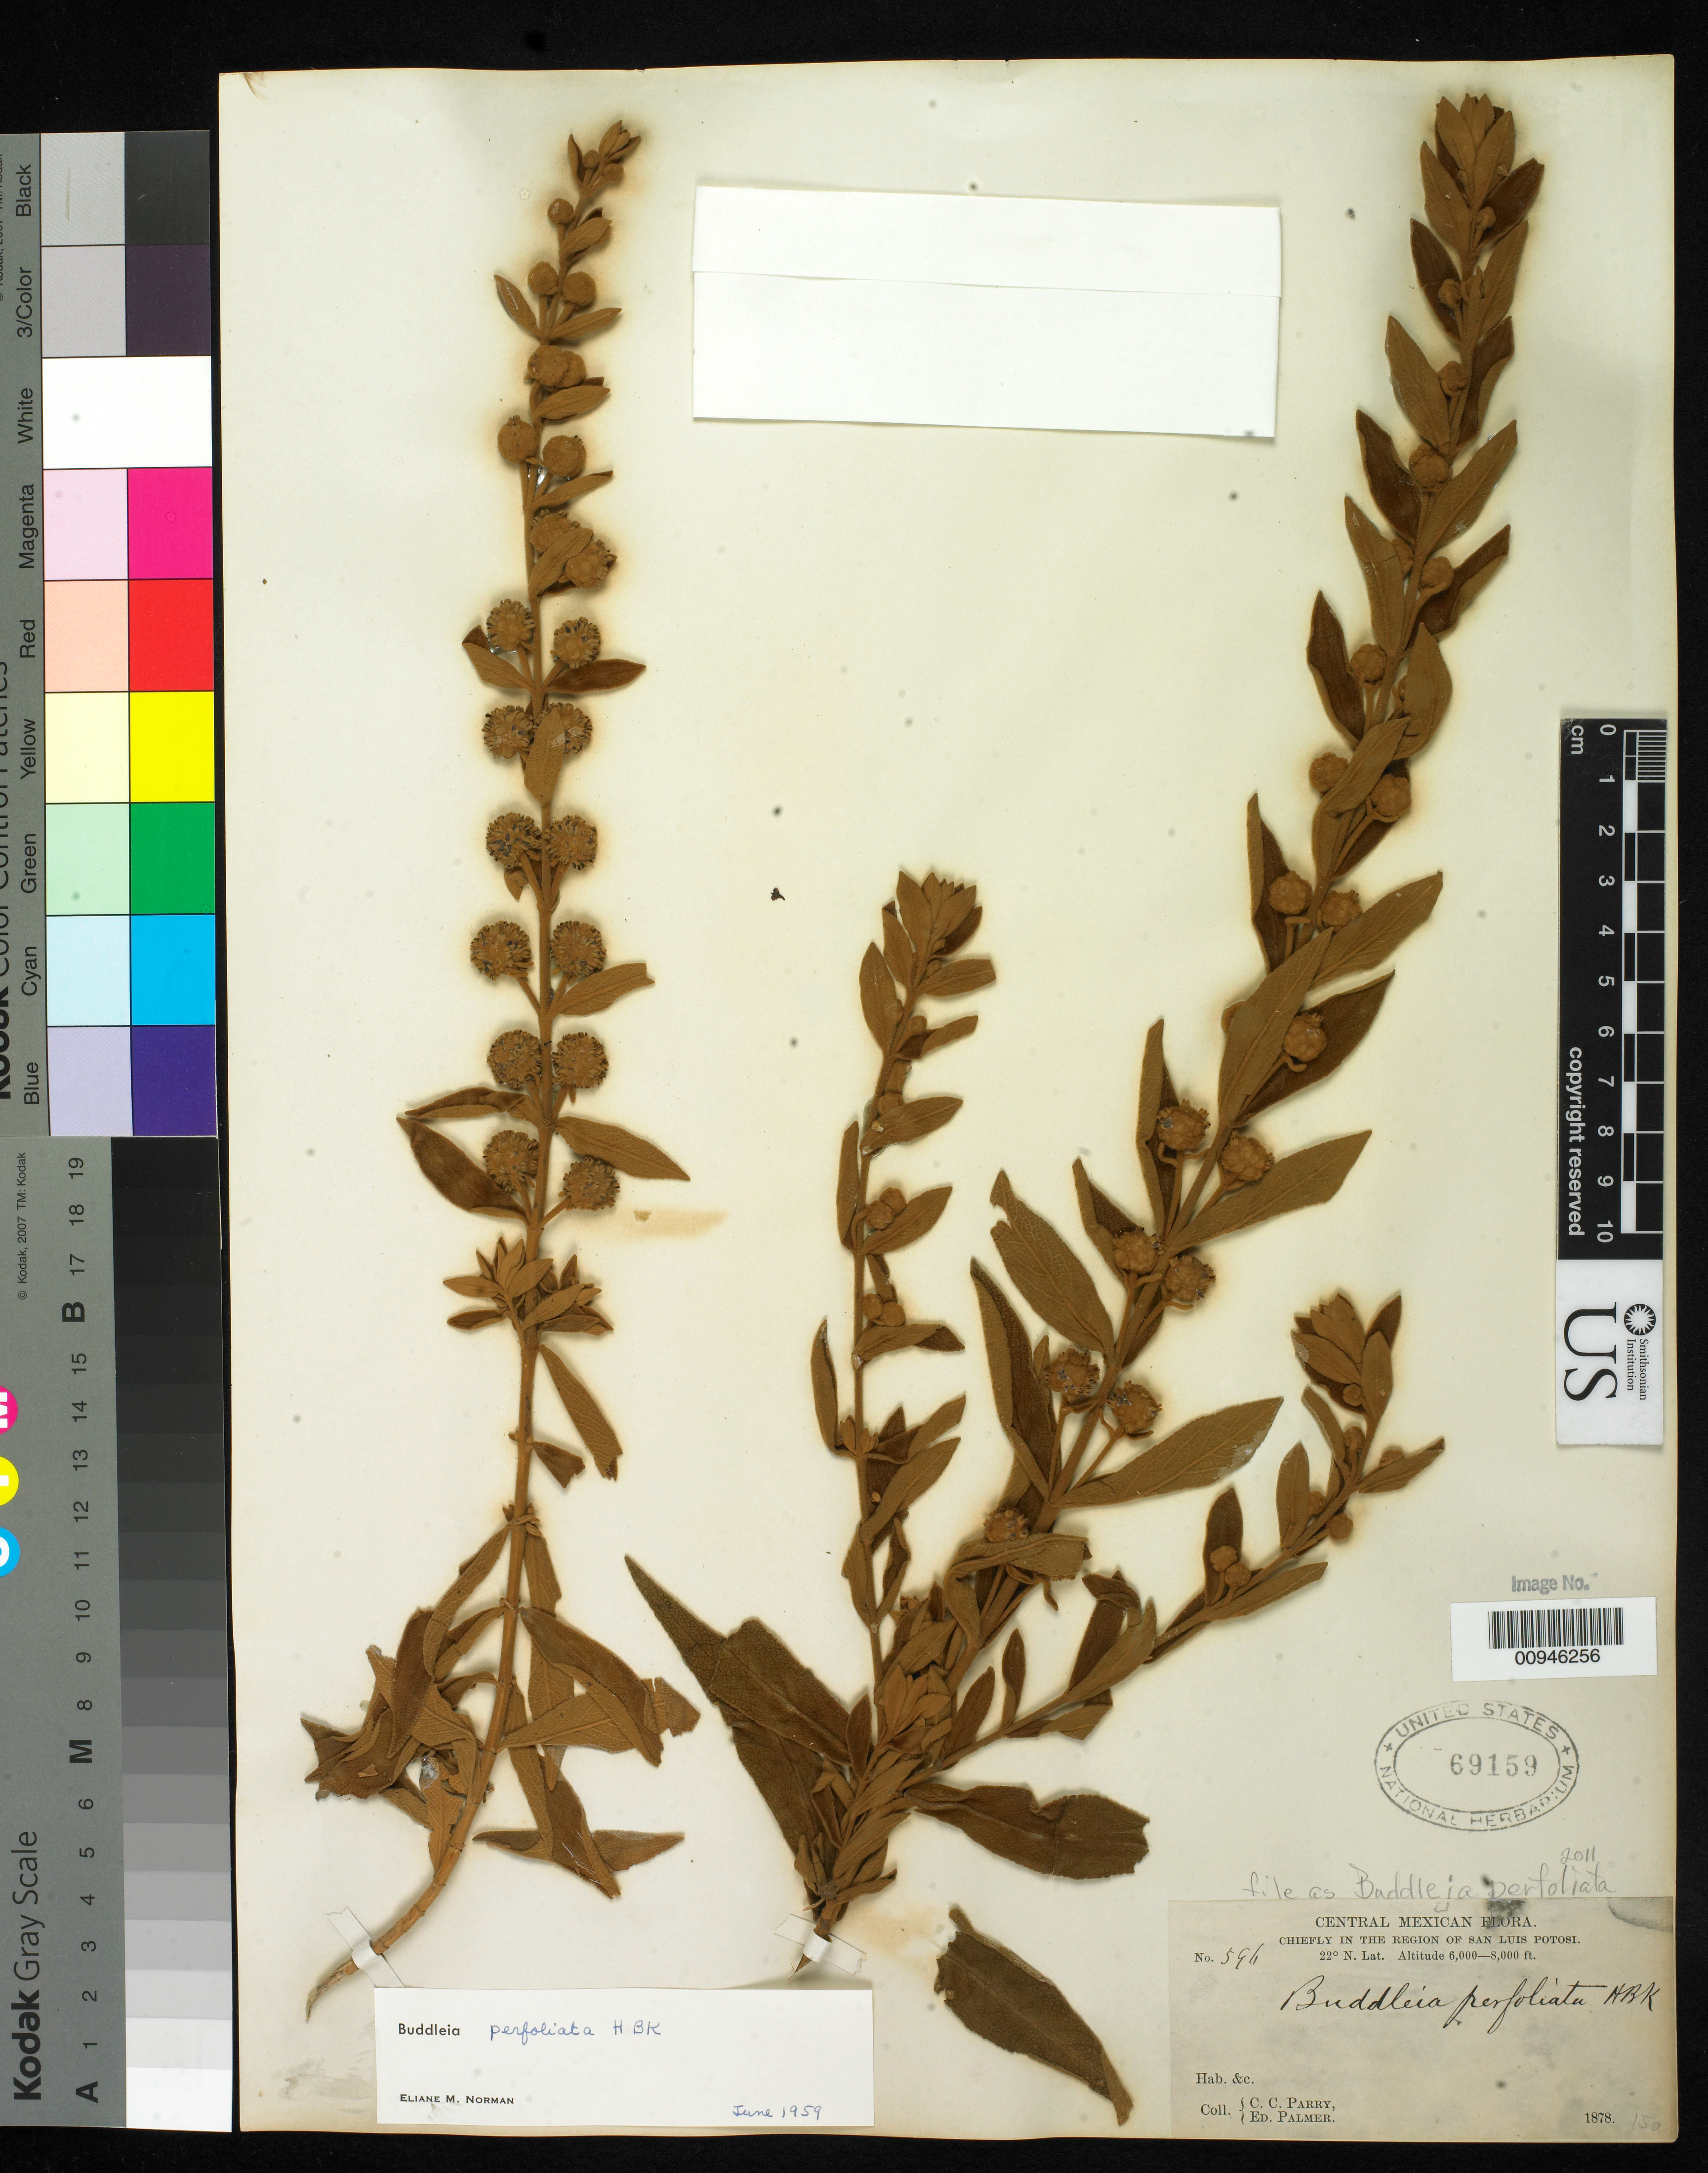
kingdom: Plantae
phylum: Tracheophyta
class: Magnoliopsida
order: Lamiales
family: Scrophulariaceae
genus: Buddleja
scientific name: Buddleja perfoliata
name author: Kunth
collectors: C. C. Parry & E. Palmer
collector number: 596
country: Mexico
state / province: San Luis Potosí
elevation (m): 1829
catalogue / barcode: US 69159